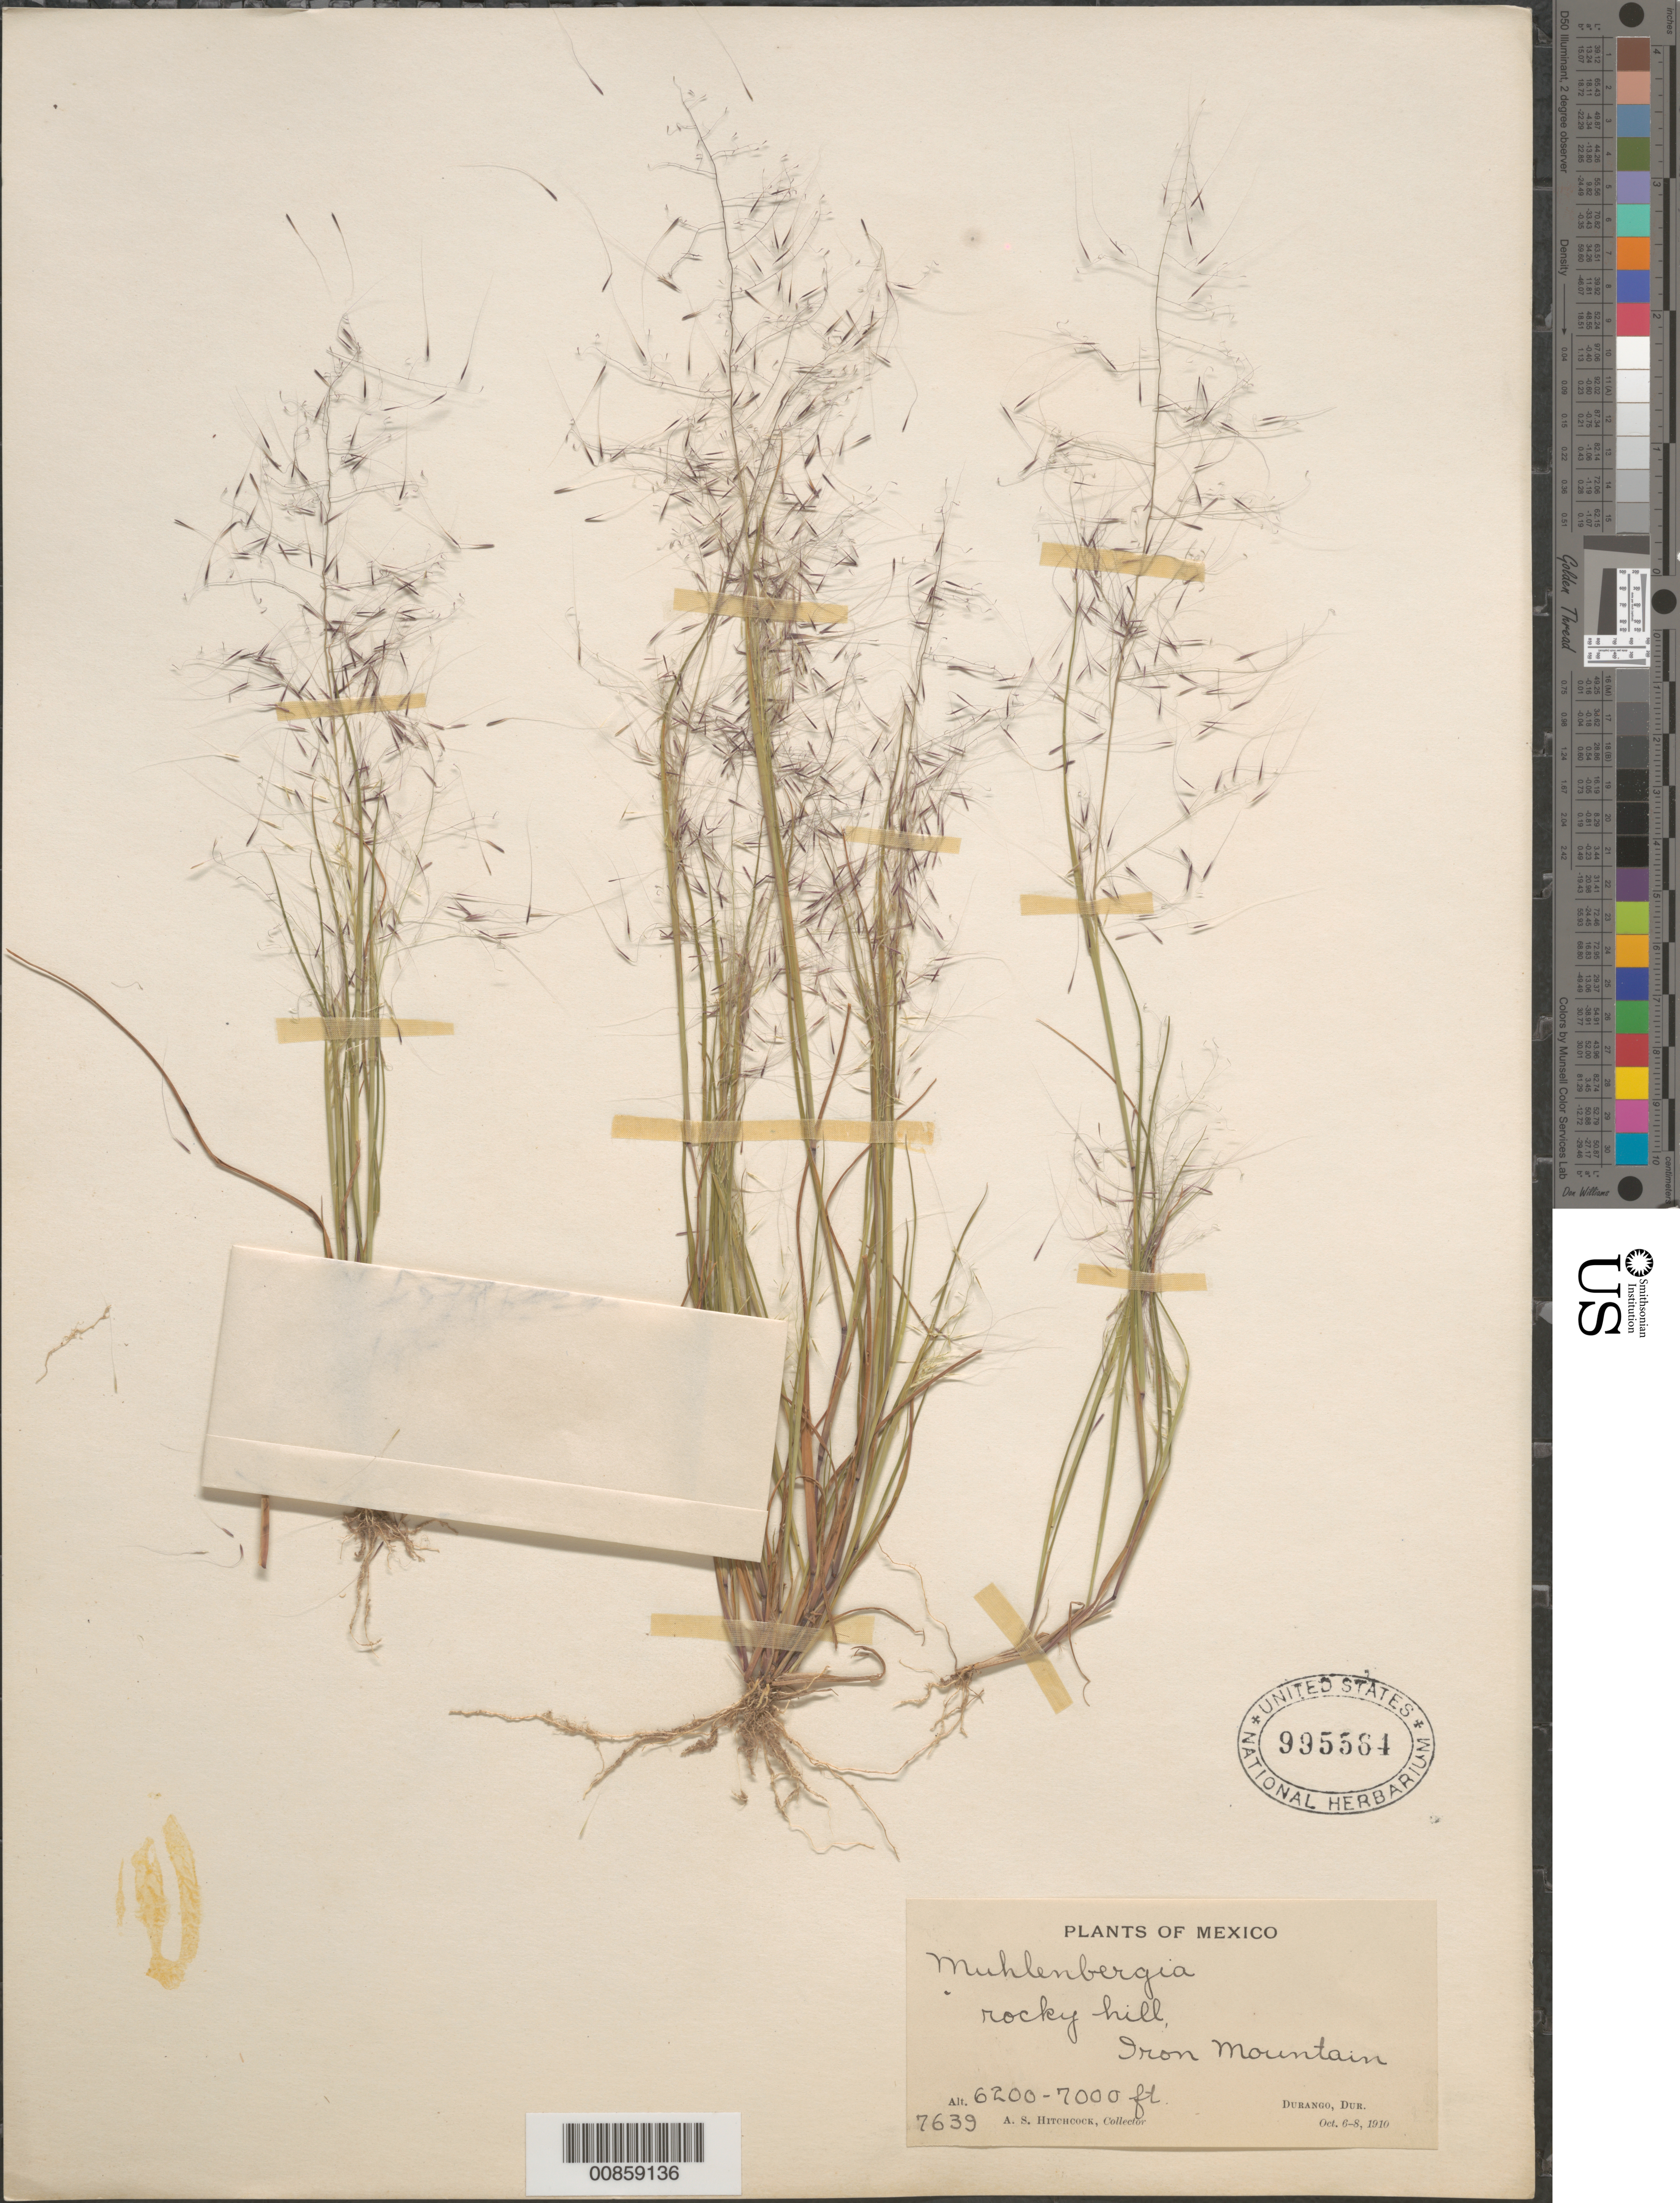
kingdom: Plantae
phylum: Tracheophyta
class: Liliopsida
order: Poales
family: Poaceae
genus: Muhlenbergia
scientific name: Muhlenbergia implicata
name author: (Kunth) Trin.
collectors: A. S. Hitchcock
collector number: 7639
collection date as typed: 06 Oct 1910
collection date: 1910-10-06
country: Mexico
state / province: Durango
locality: Iron Mountain at Durango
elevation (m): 1980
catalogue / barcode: US 995564